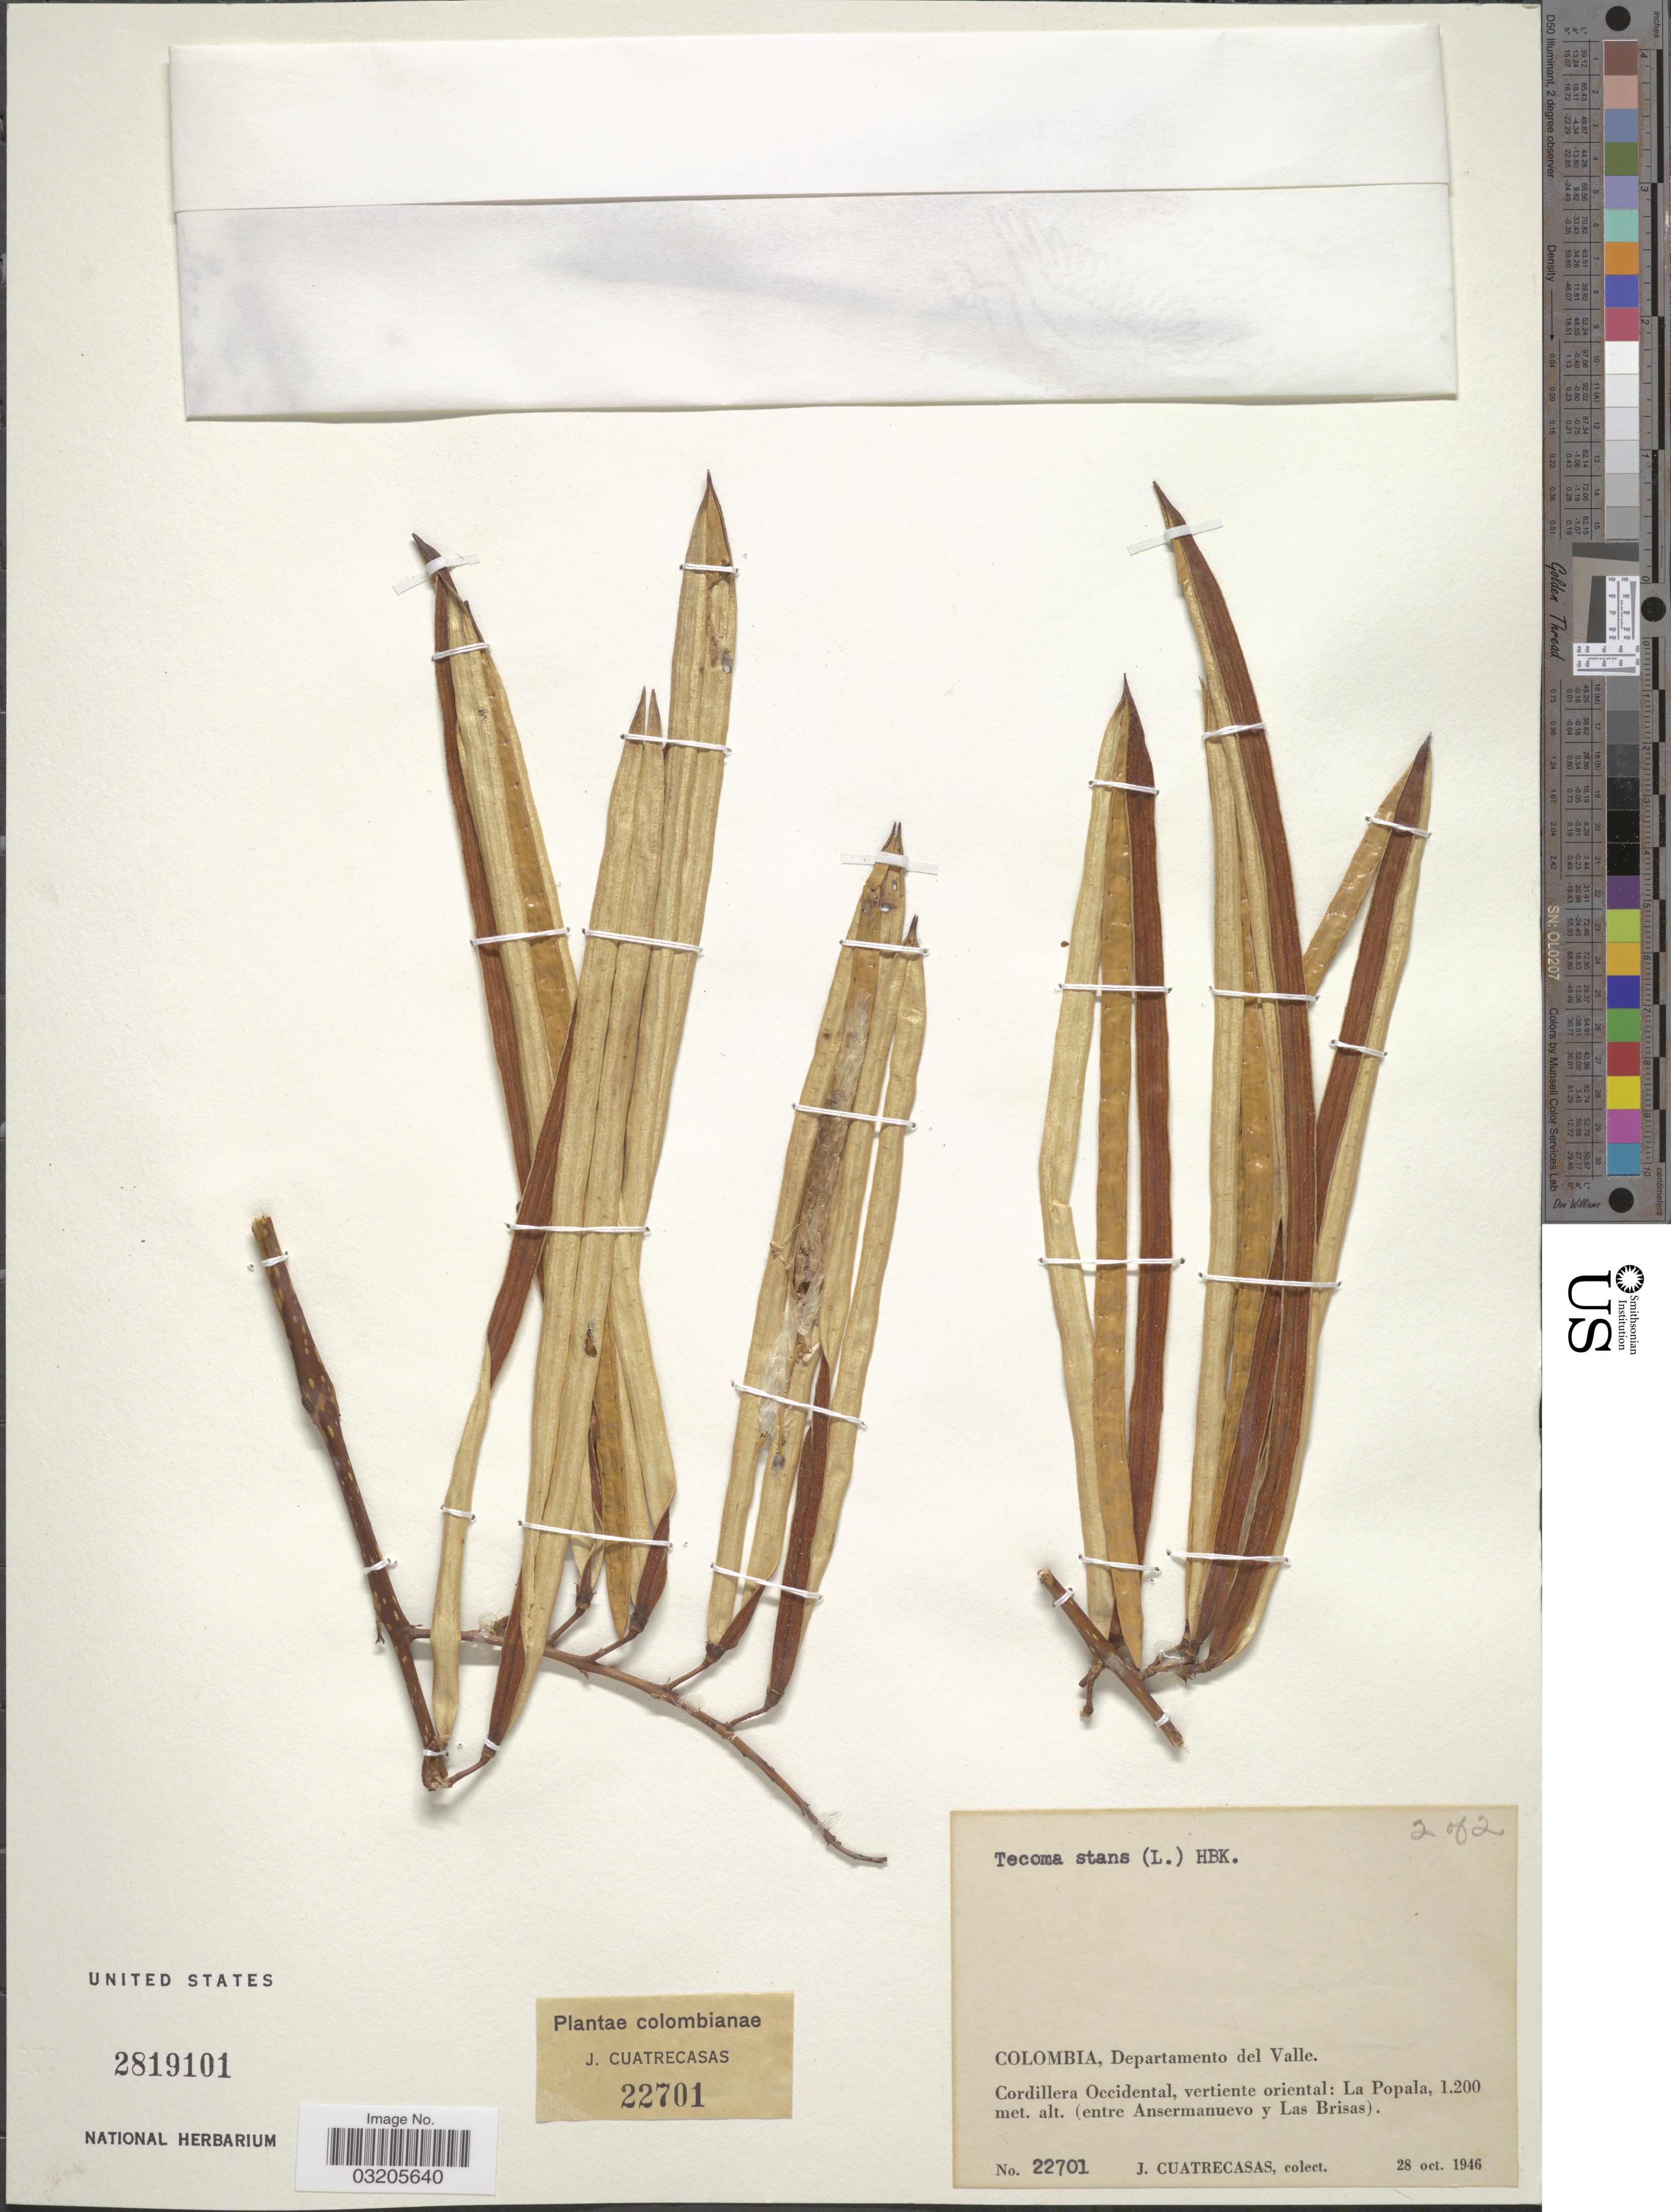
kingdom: Plantae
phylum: Tracheophyta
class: Magnoliopsida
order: Lamiales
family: Bignoniaceae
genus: Tecoma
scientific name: Tecoma stans var. stans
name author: (L.) Juss. ex Kunth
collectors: J. Cuatrecasas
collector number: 22701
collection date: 1946-10-28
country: Colombia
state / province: Valle del Cauca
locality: Departamento del Valle. Cordillera Occidental, vertiente oriental: La Popala. (entre Ansermanuevo y Las Brisas).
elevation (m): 1200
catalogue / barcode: US 2819101